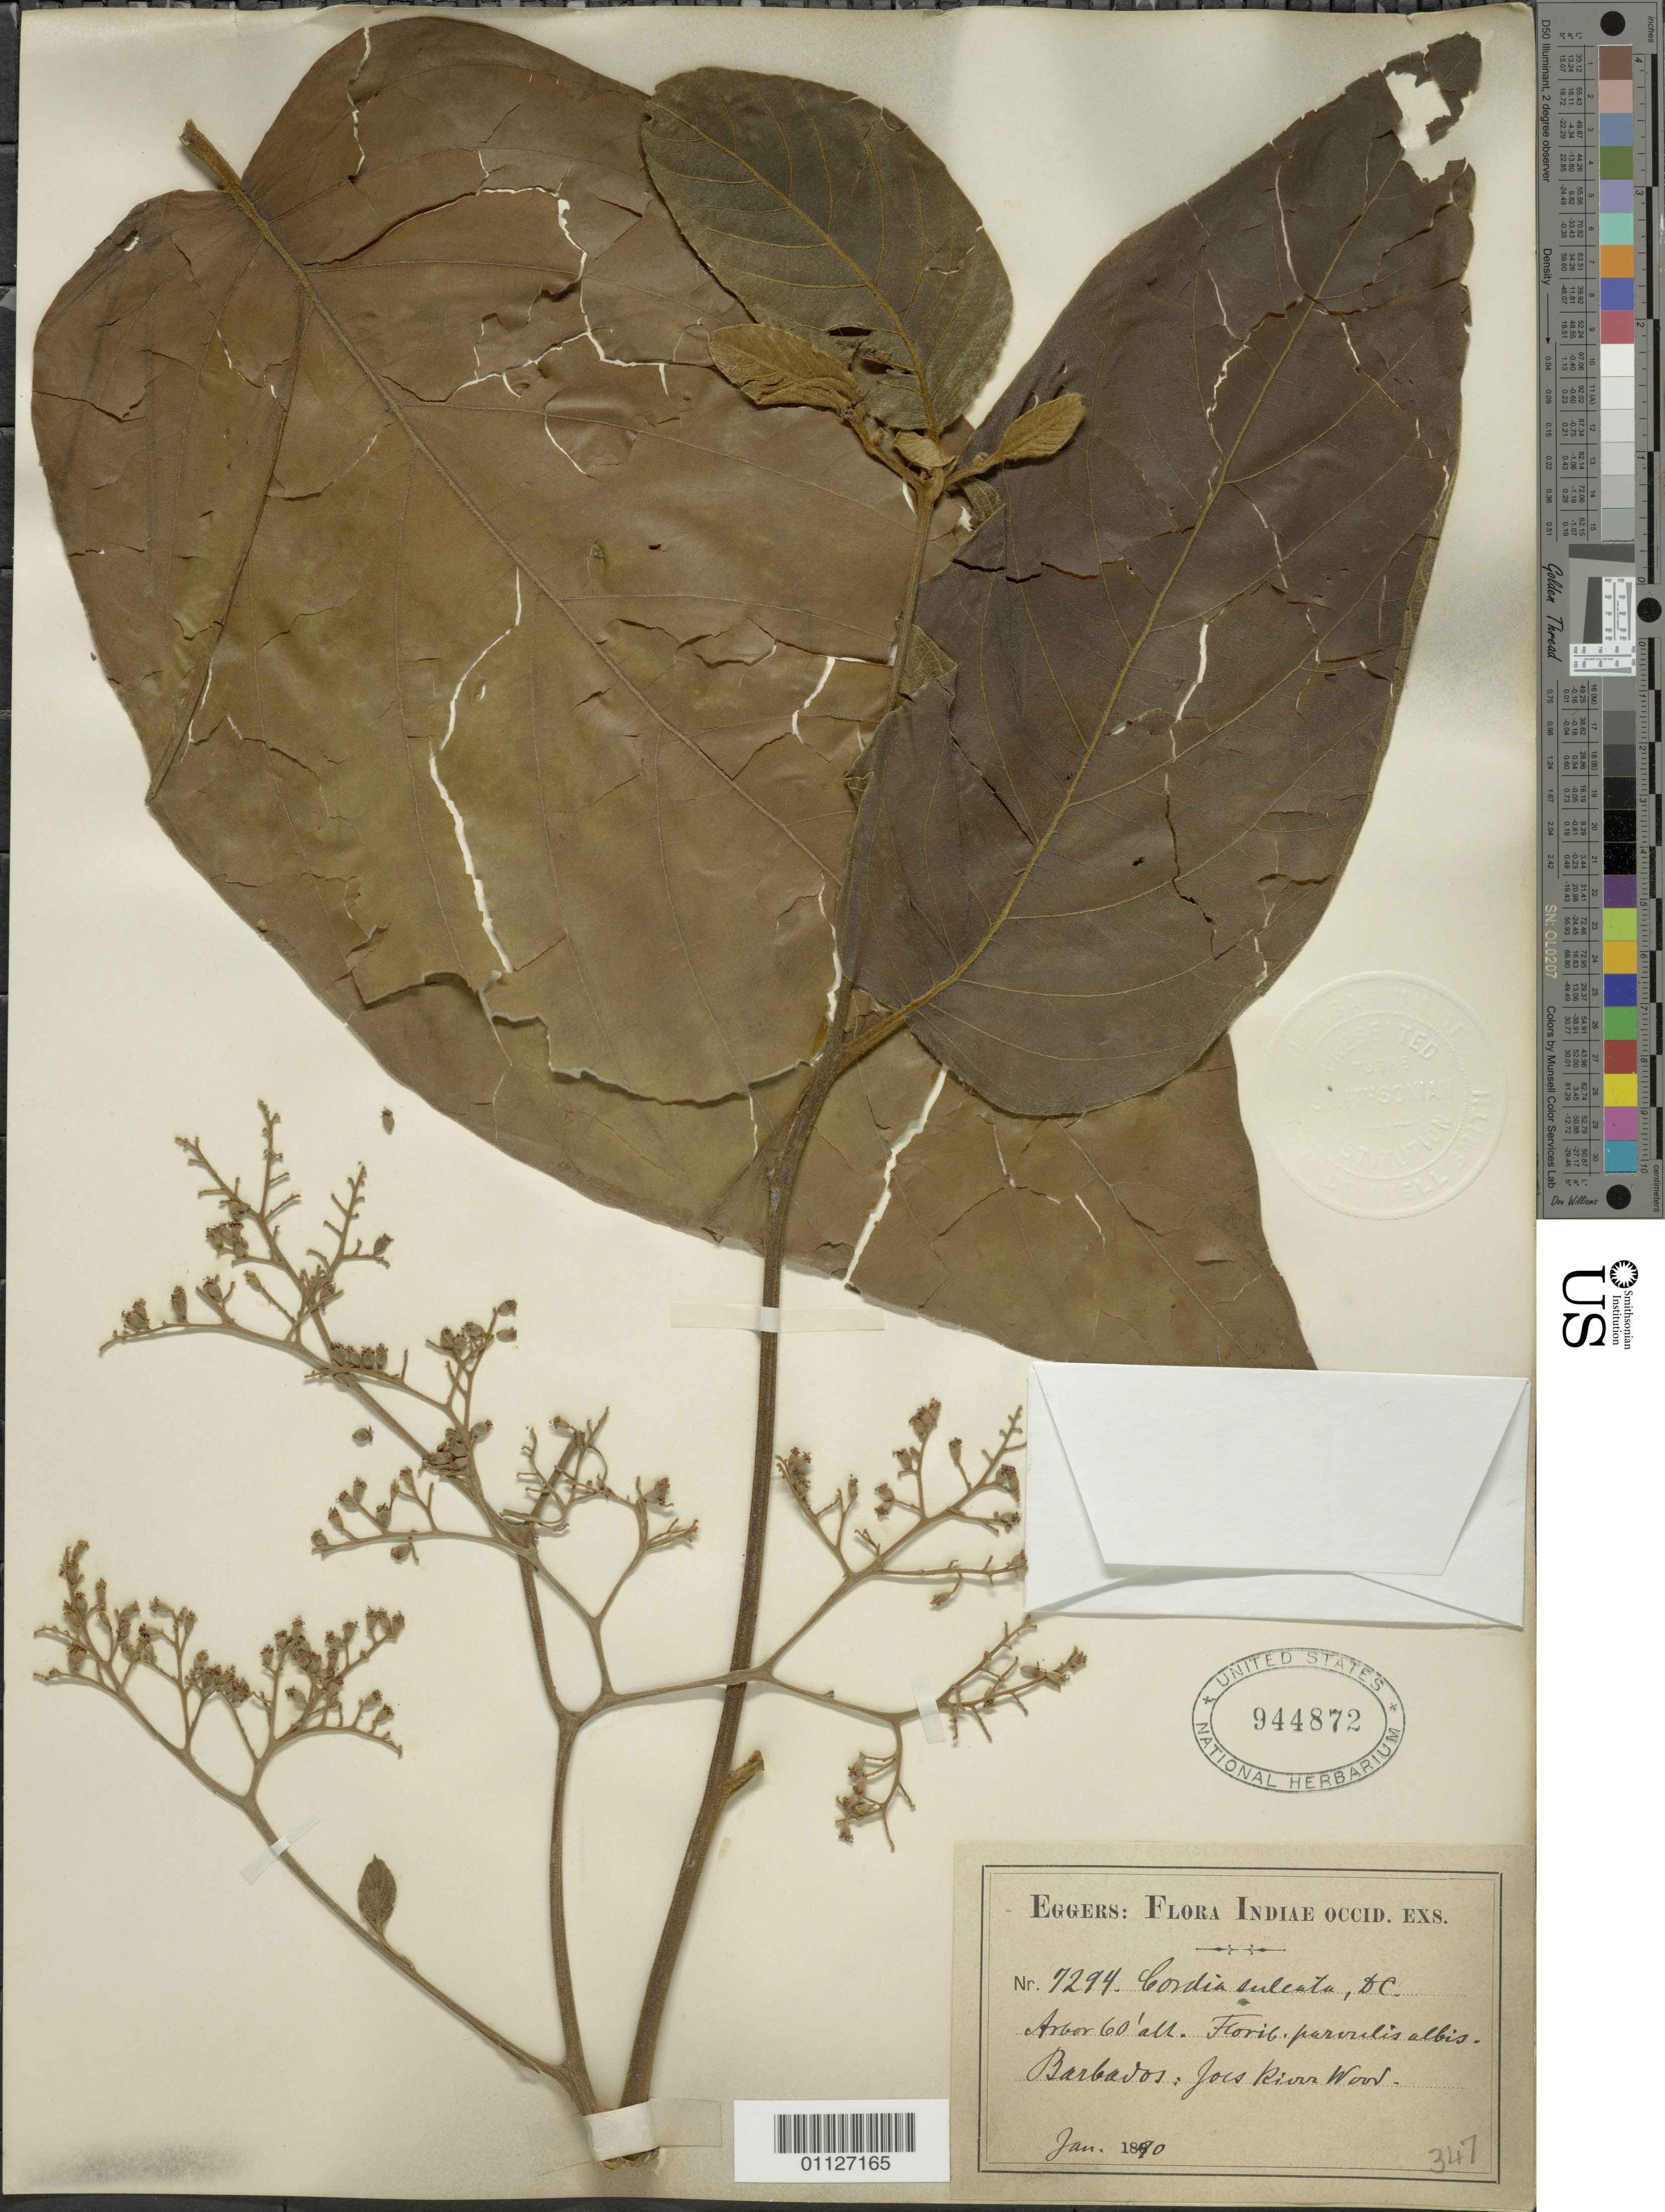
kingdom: Plantae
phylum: Tracheophyta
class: Magnoliopsida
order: Boraginales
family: Cordiaceae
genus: Cordia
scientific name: Cordia sulcata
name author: DC.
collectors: H. F. A. von Eggers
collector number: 7294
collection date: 1890-01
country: Barbados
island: Barbados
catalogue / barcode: US 944872